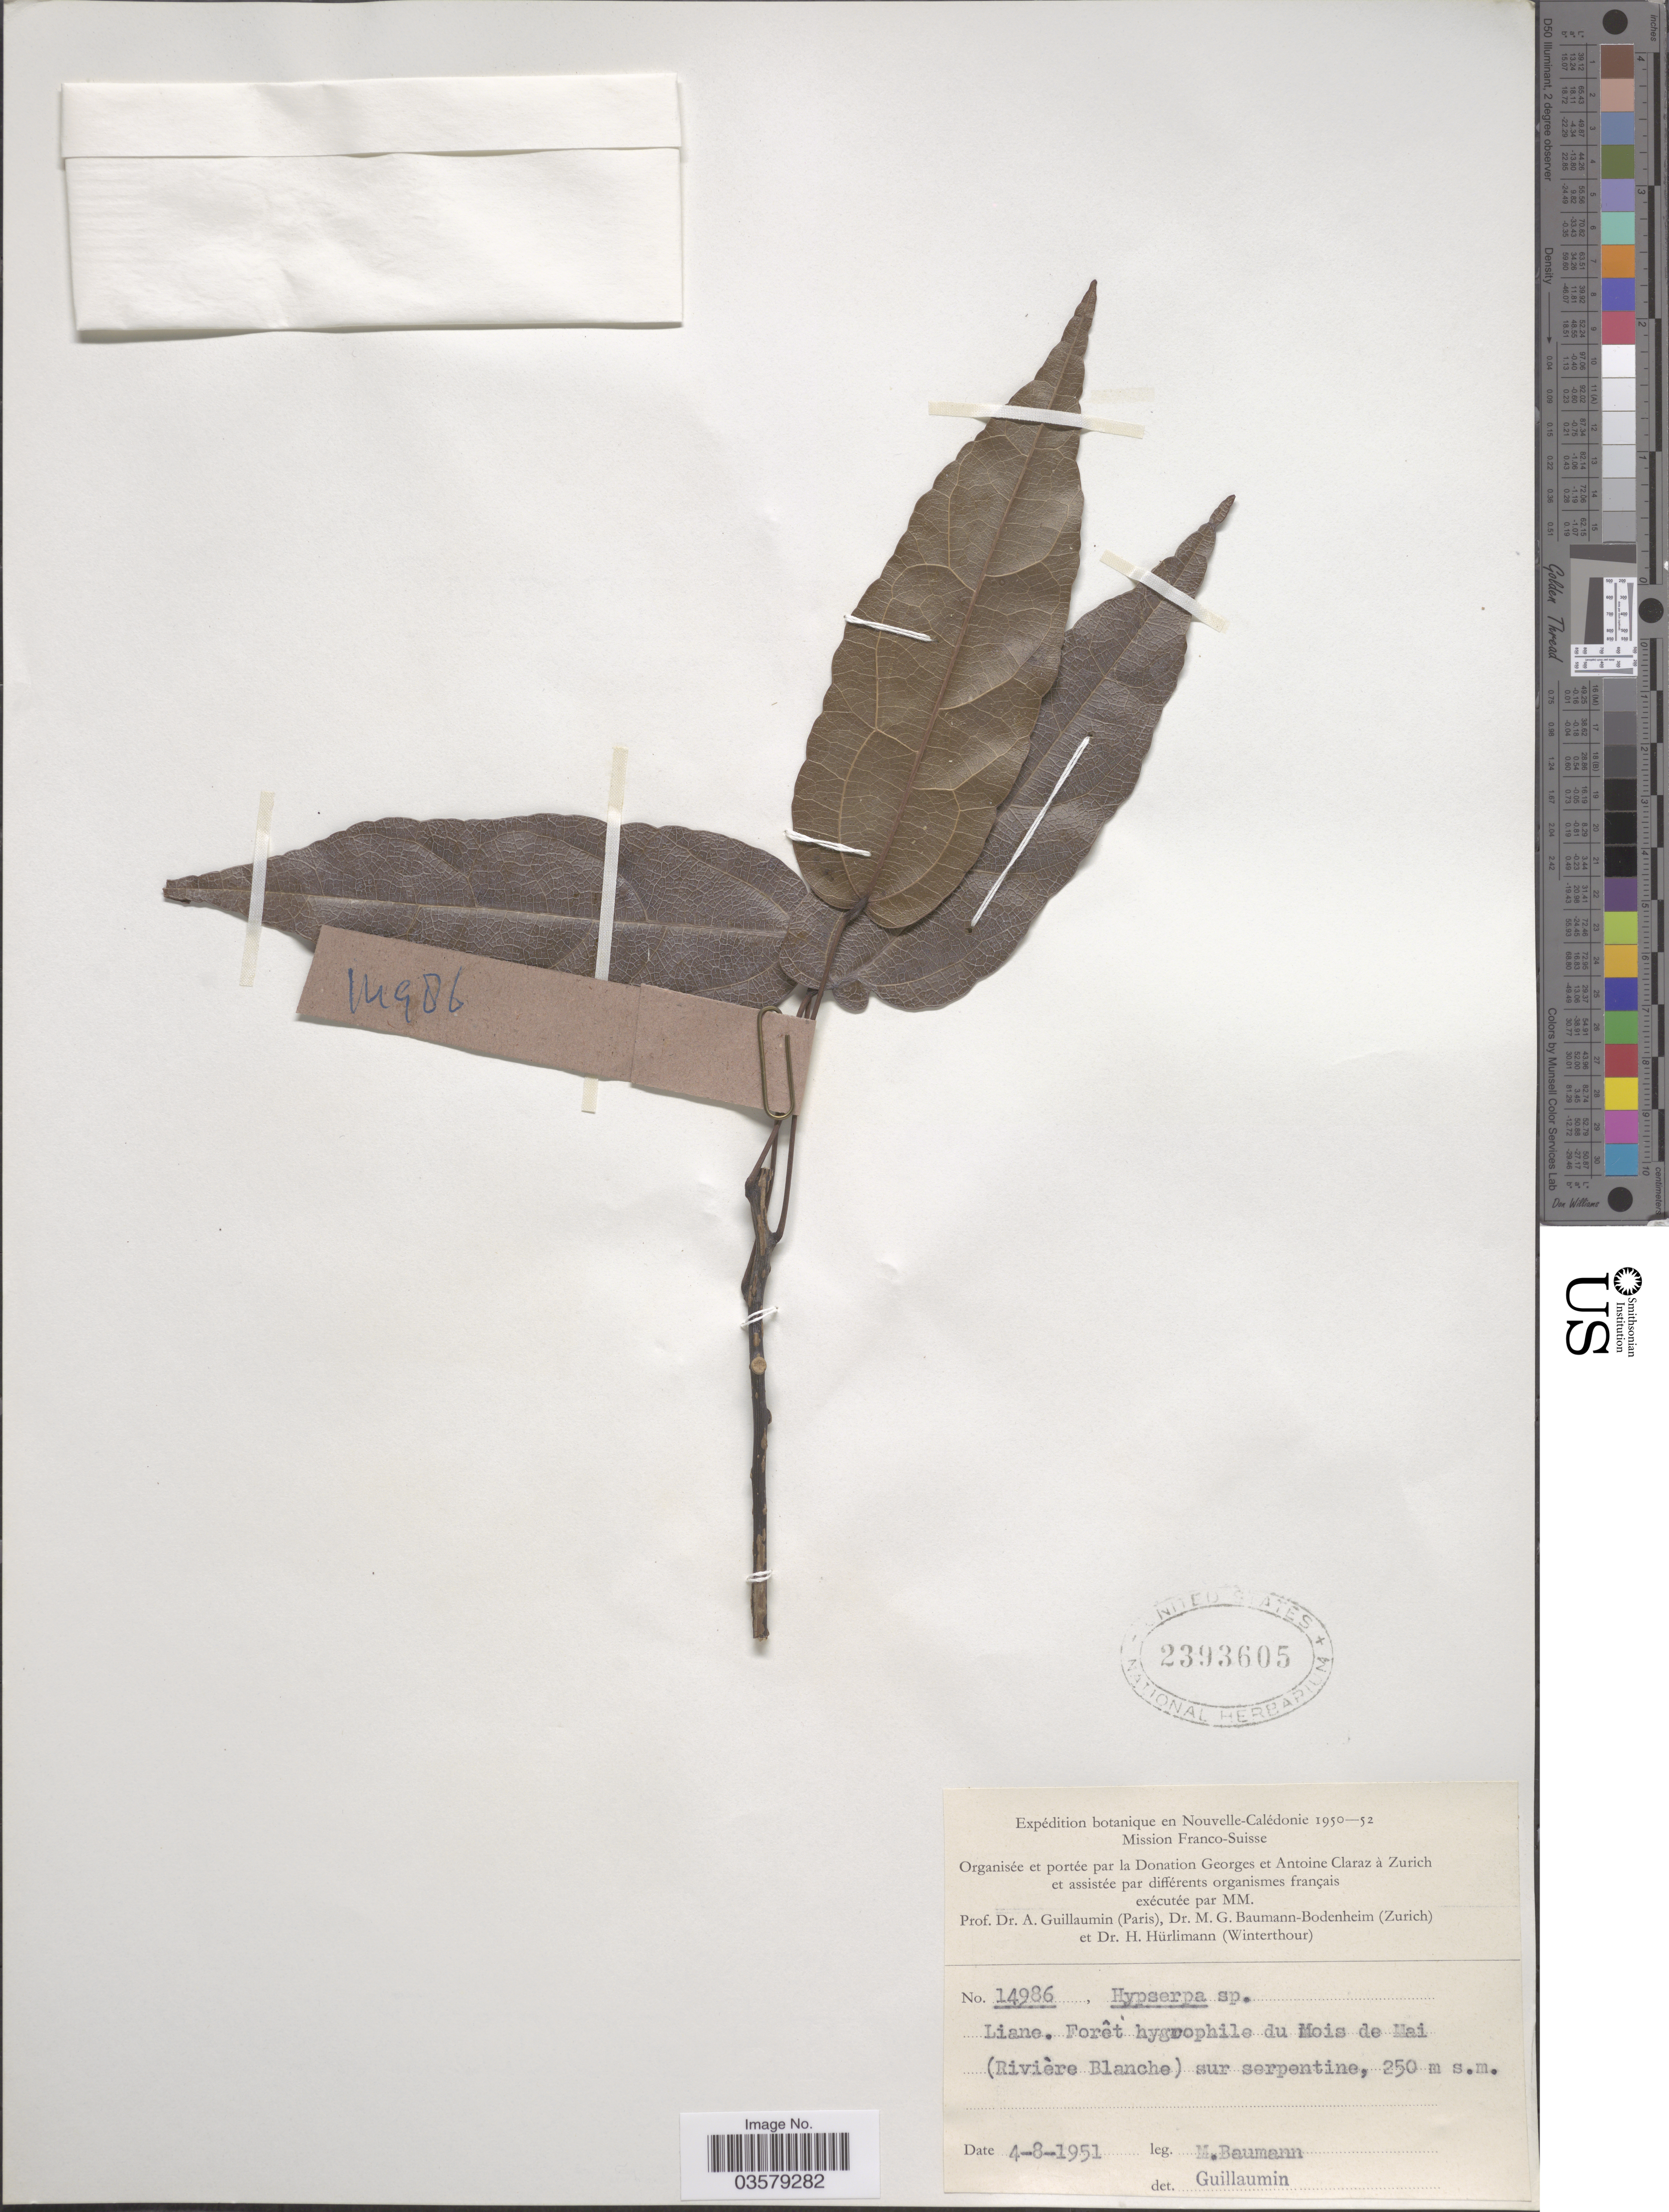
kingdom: Plantae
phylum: Tracheophyta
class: Magnoliopsida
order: Ranunculales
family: Menispermaceae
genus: Hypserpa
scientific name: Hypserpa sp.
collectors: M. Baumann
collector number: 14986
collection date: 1951-08-04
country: New Caledonia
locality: Nouvelle-Calédonie. Mois de Mai (Rivière Blanche) sur serpentine.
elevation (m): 250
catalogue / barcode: US 2393605